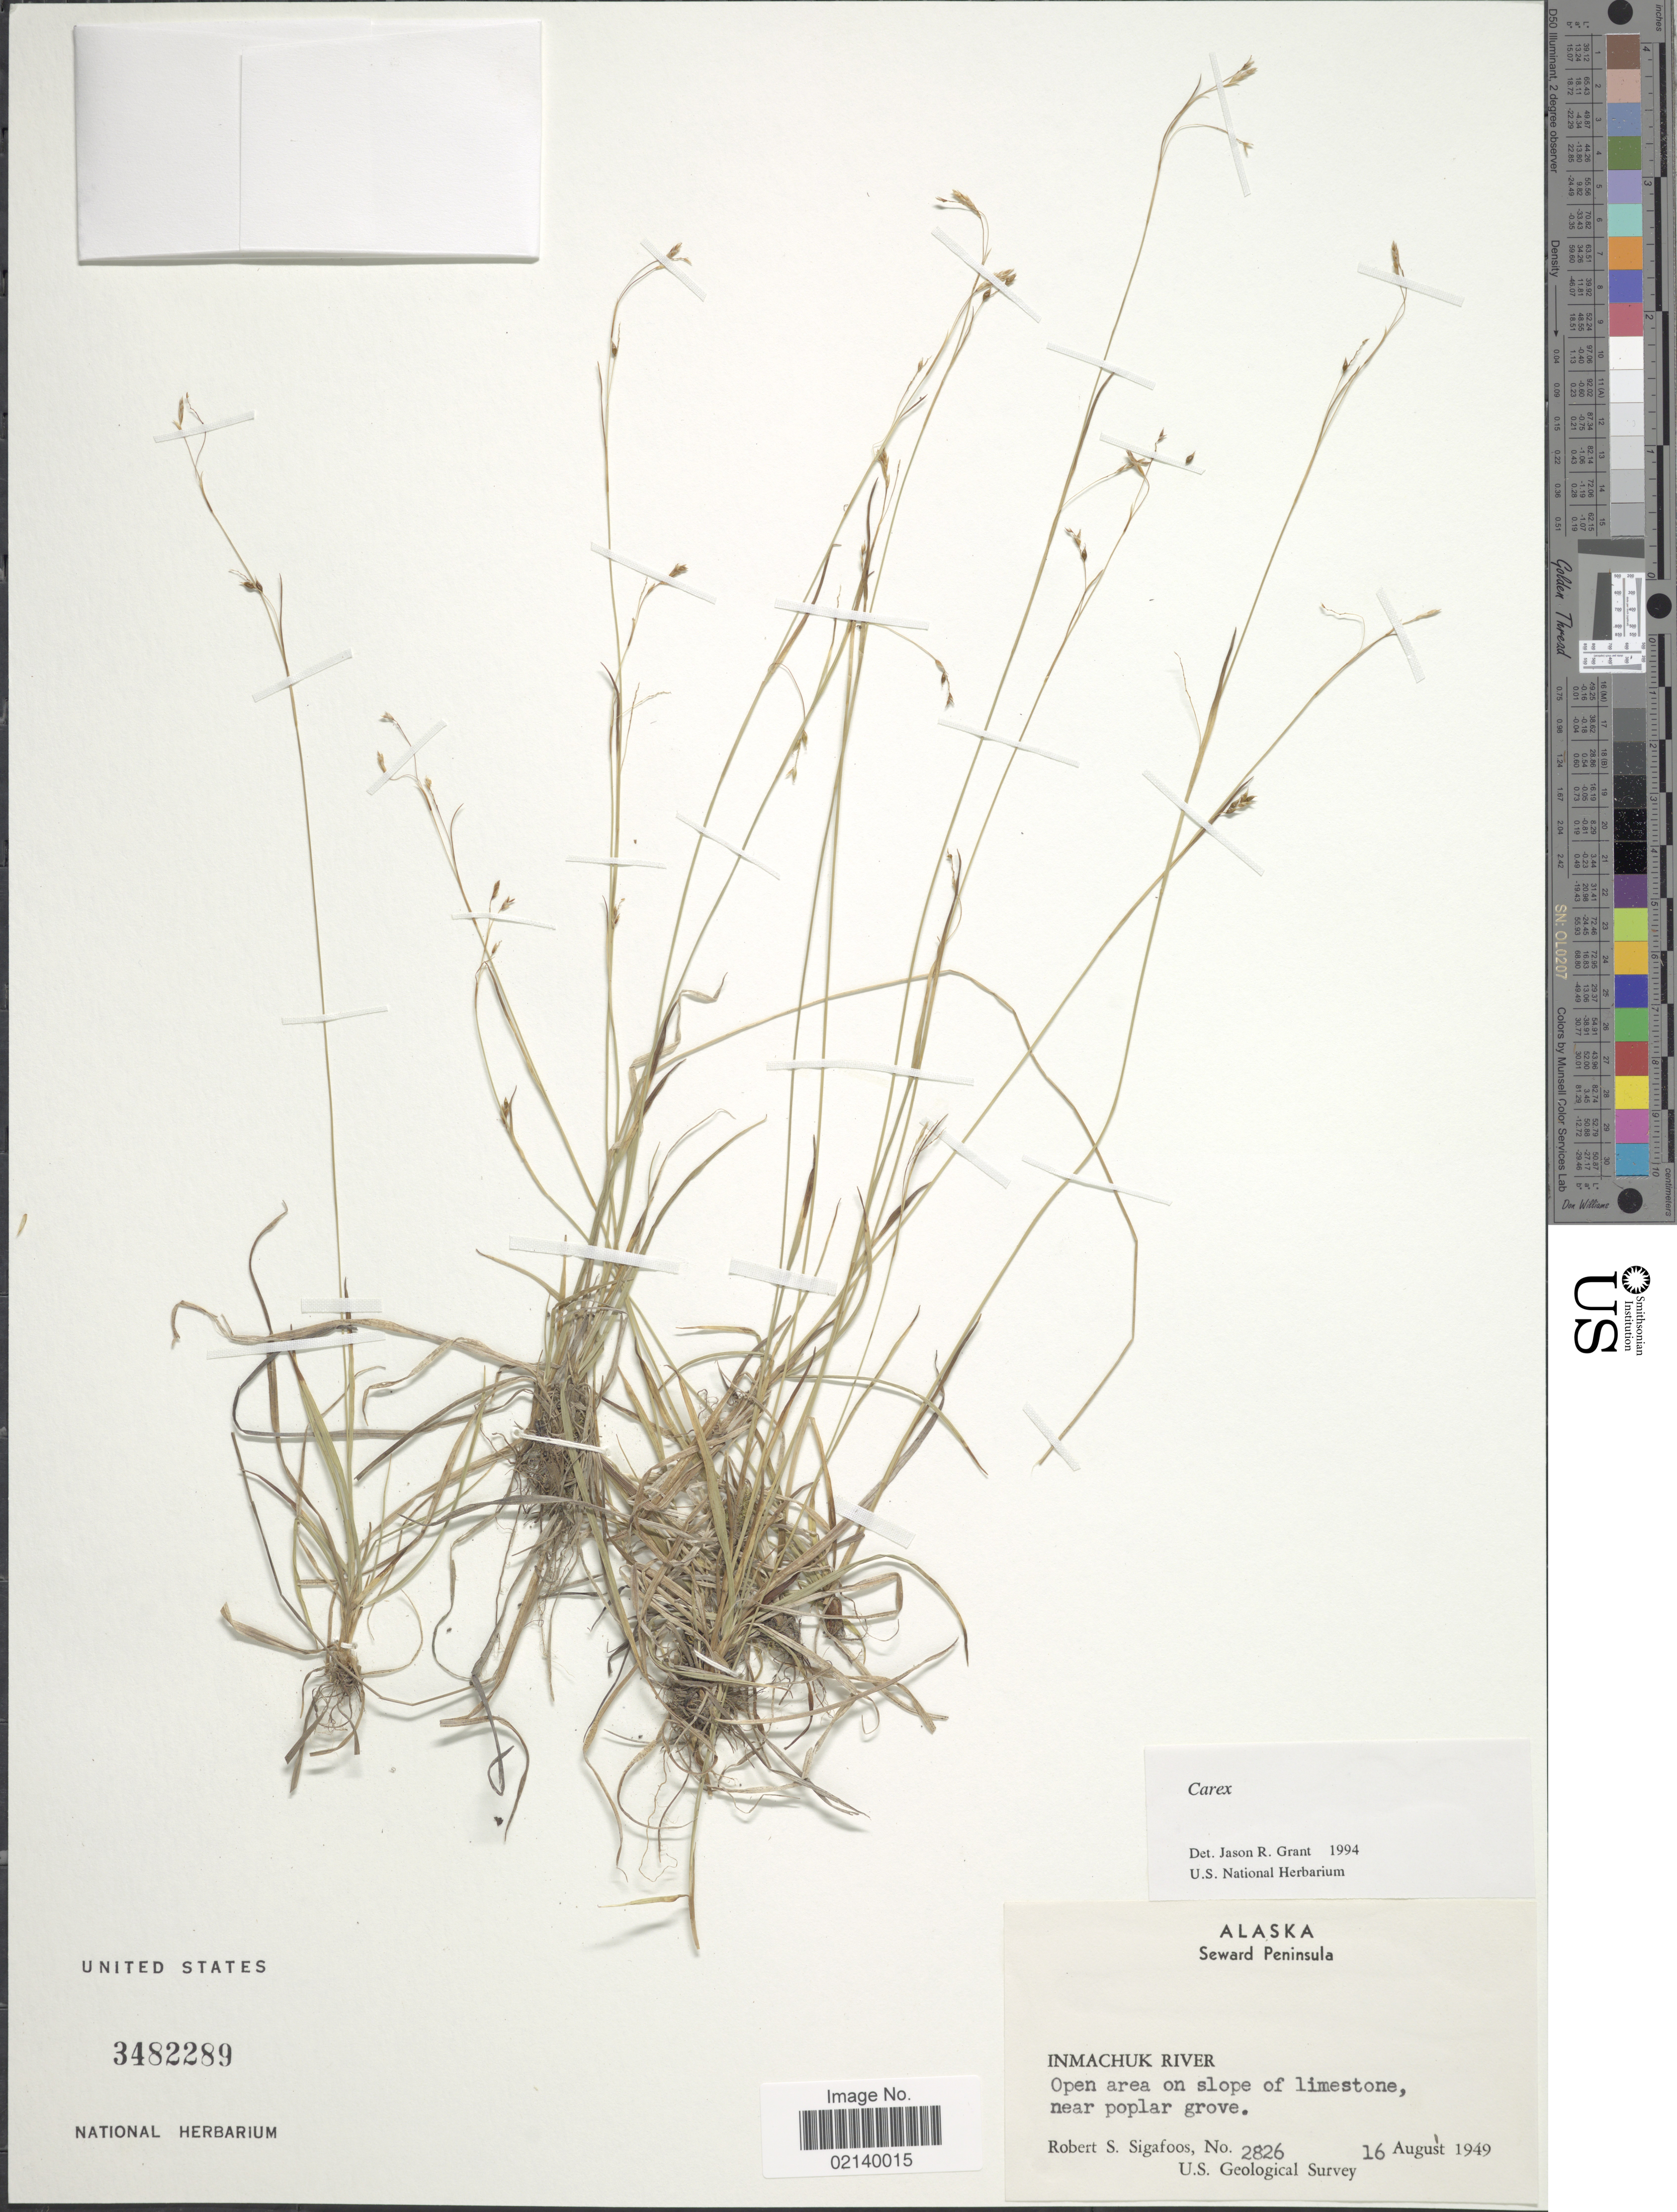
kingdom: Plantae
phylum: Tracheophyta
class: Liliopsida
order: Poales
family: Cyperaceae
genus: Carex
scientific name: Carex sp.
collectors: R. Sigafoos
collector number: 2826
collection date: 1949-08-16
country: United States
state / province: Alaska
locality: Seward Peninsula, Inmachuk River, open area on slope of limestone, near polar grove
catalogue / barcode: US 3482289